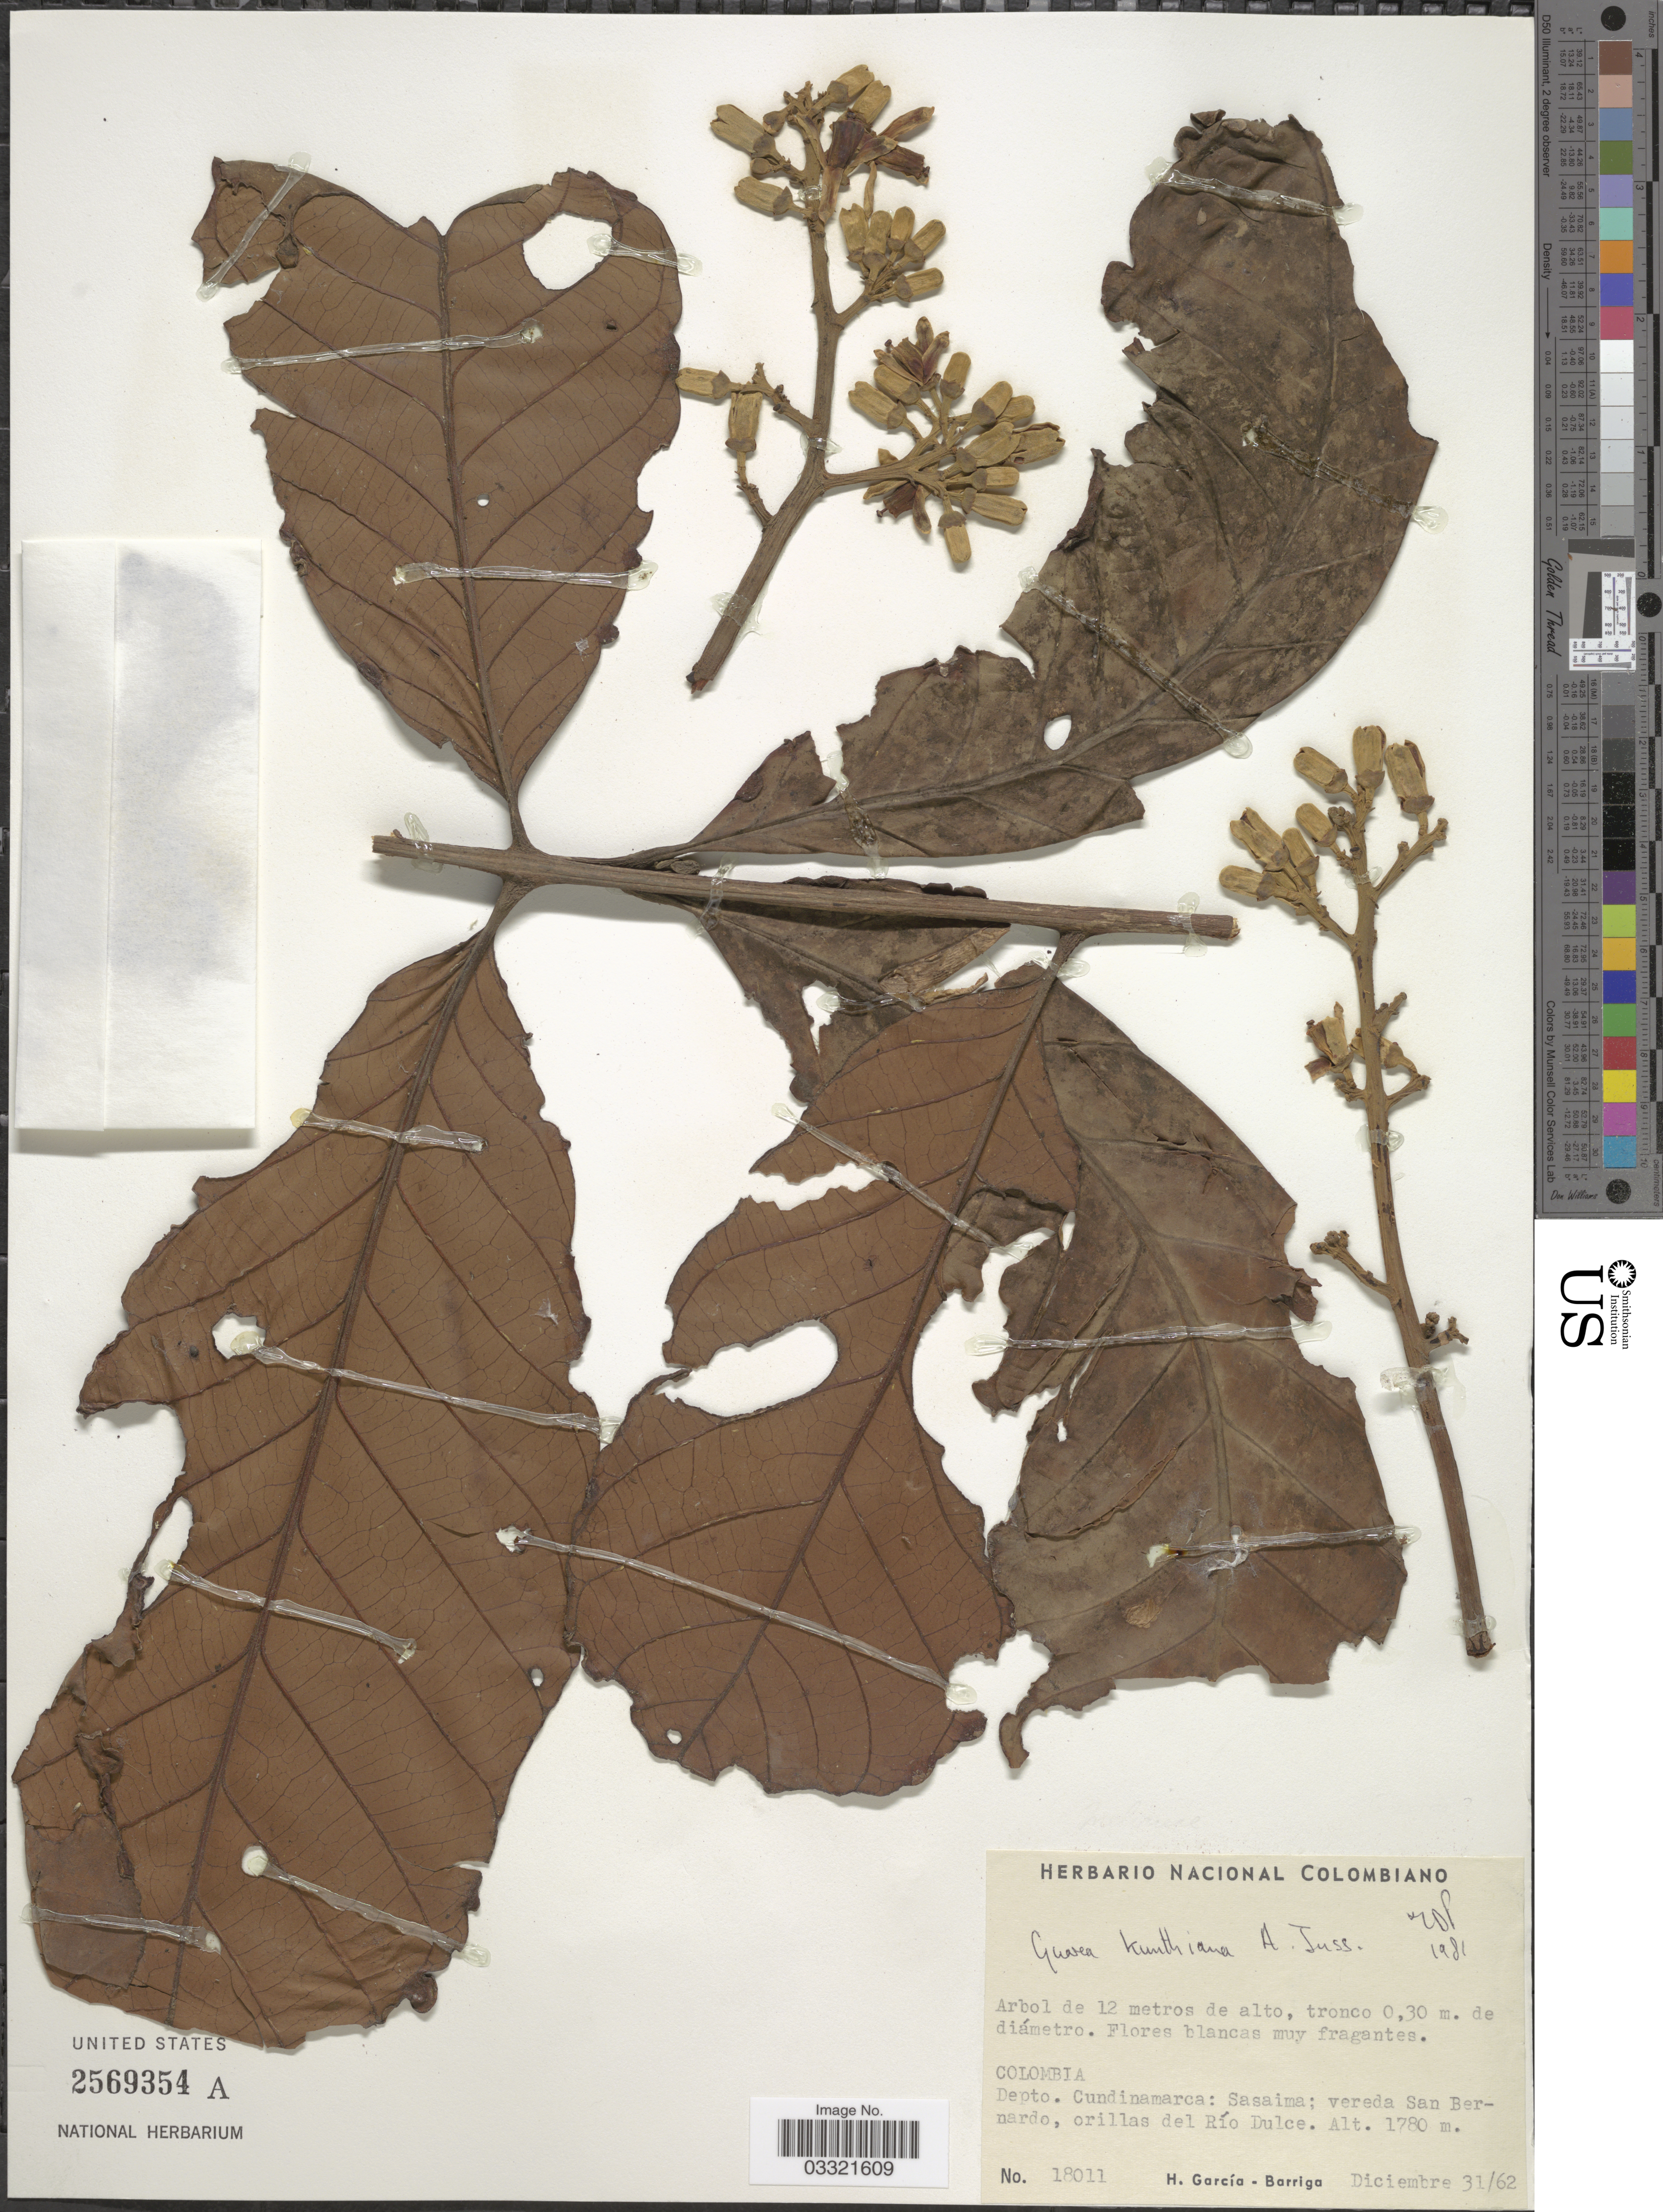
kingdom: Plantae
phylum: Tracheophyta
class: Magnoliopsida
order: Sapindales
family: Meliaceae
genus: Guarea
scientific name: Guarea kunthiana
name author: A. Juss.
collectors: H. García Barriga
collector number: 18011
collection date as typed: Transcribed d/m/y: 31/12/62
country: Colombia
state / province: Cundinamarca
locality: Depto. Cundinamarca: Sasaima; vereda San Bernardo, orillas del Río Dulce.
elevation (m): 1780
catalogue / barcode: US 2569354A